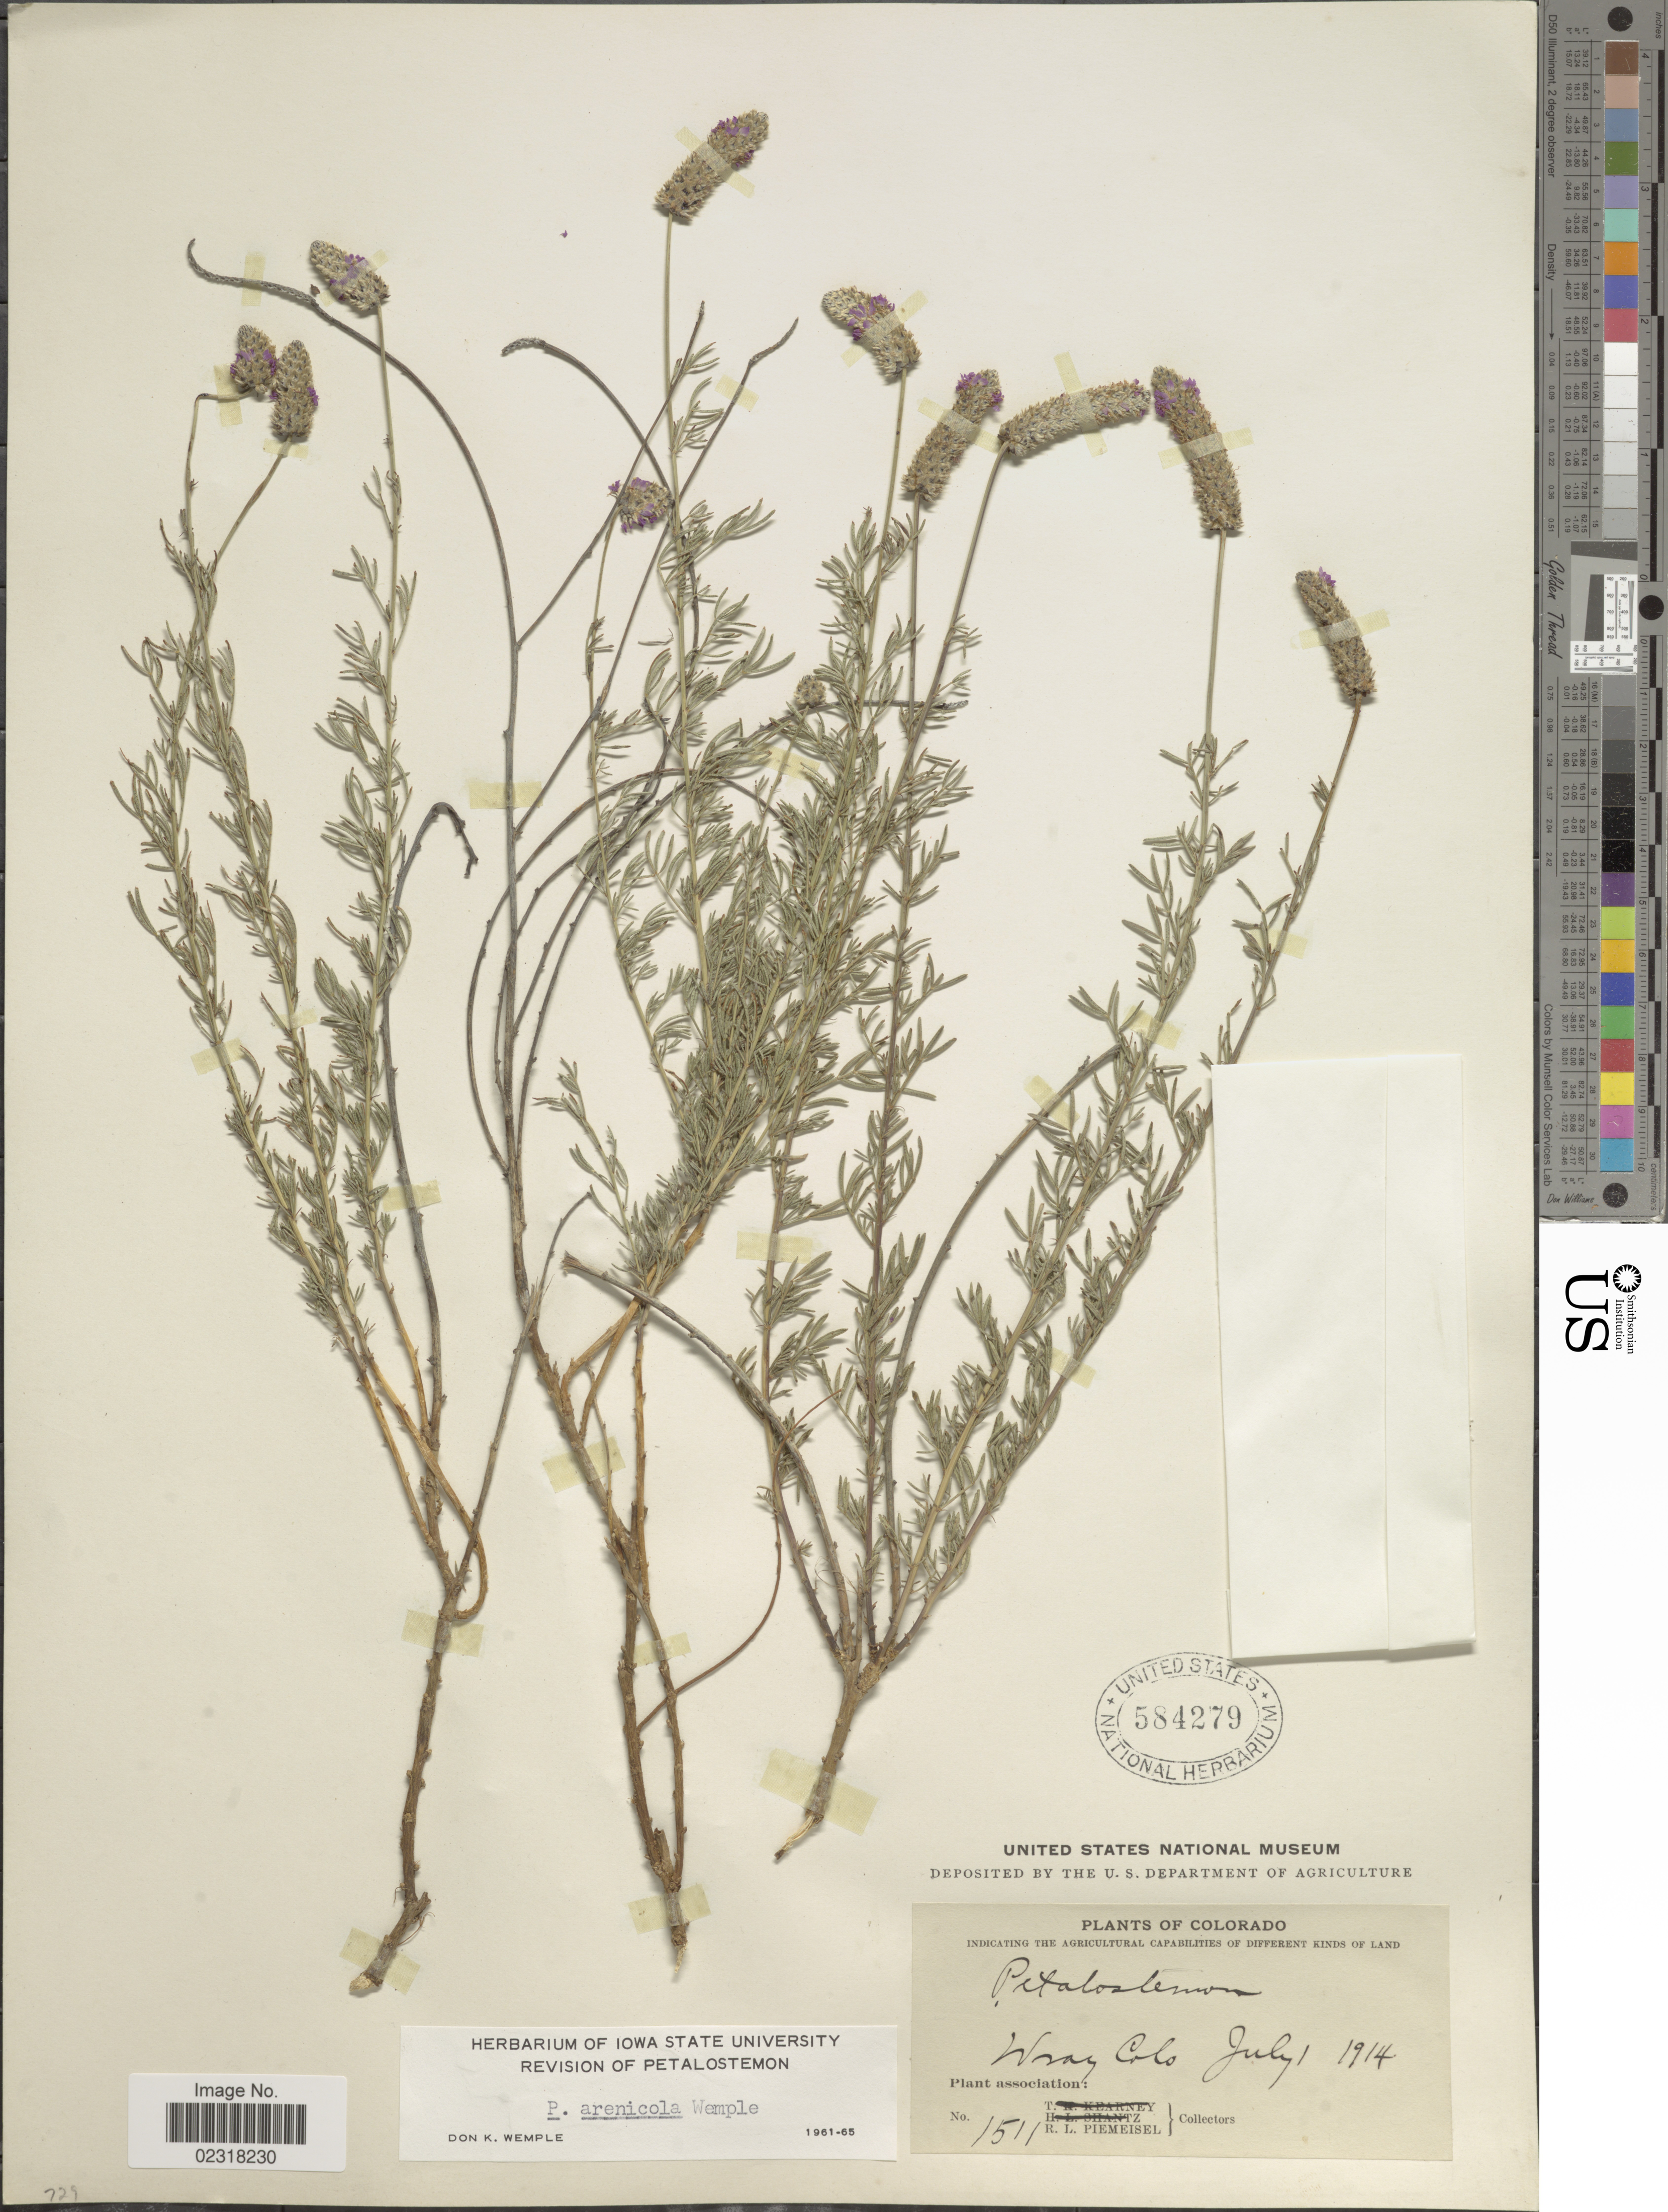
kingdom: Plantae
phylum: Tracheophyta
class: Magnoliopsida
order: Fabales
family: Fabaceae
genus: Dalea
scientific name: Dalea purpurea var. arenicola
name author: (Wemple) Barneby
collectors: R. L. Piemeisel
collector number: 1511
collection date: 1914-07-01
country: United States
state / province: Colorado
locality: Wray Colo, Plant association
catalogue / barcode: US 584279